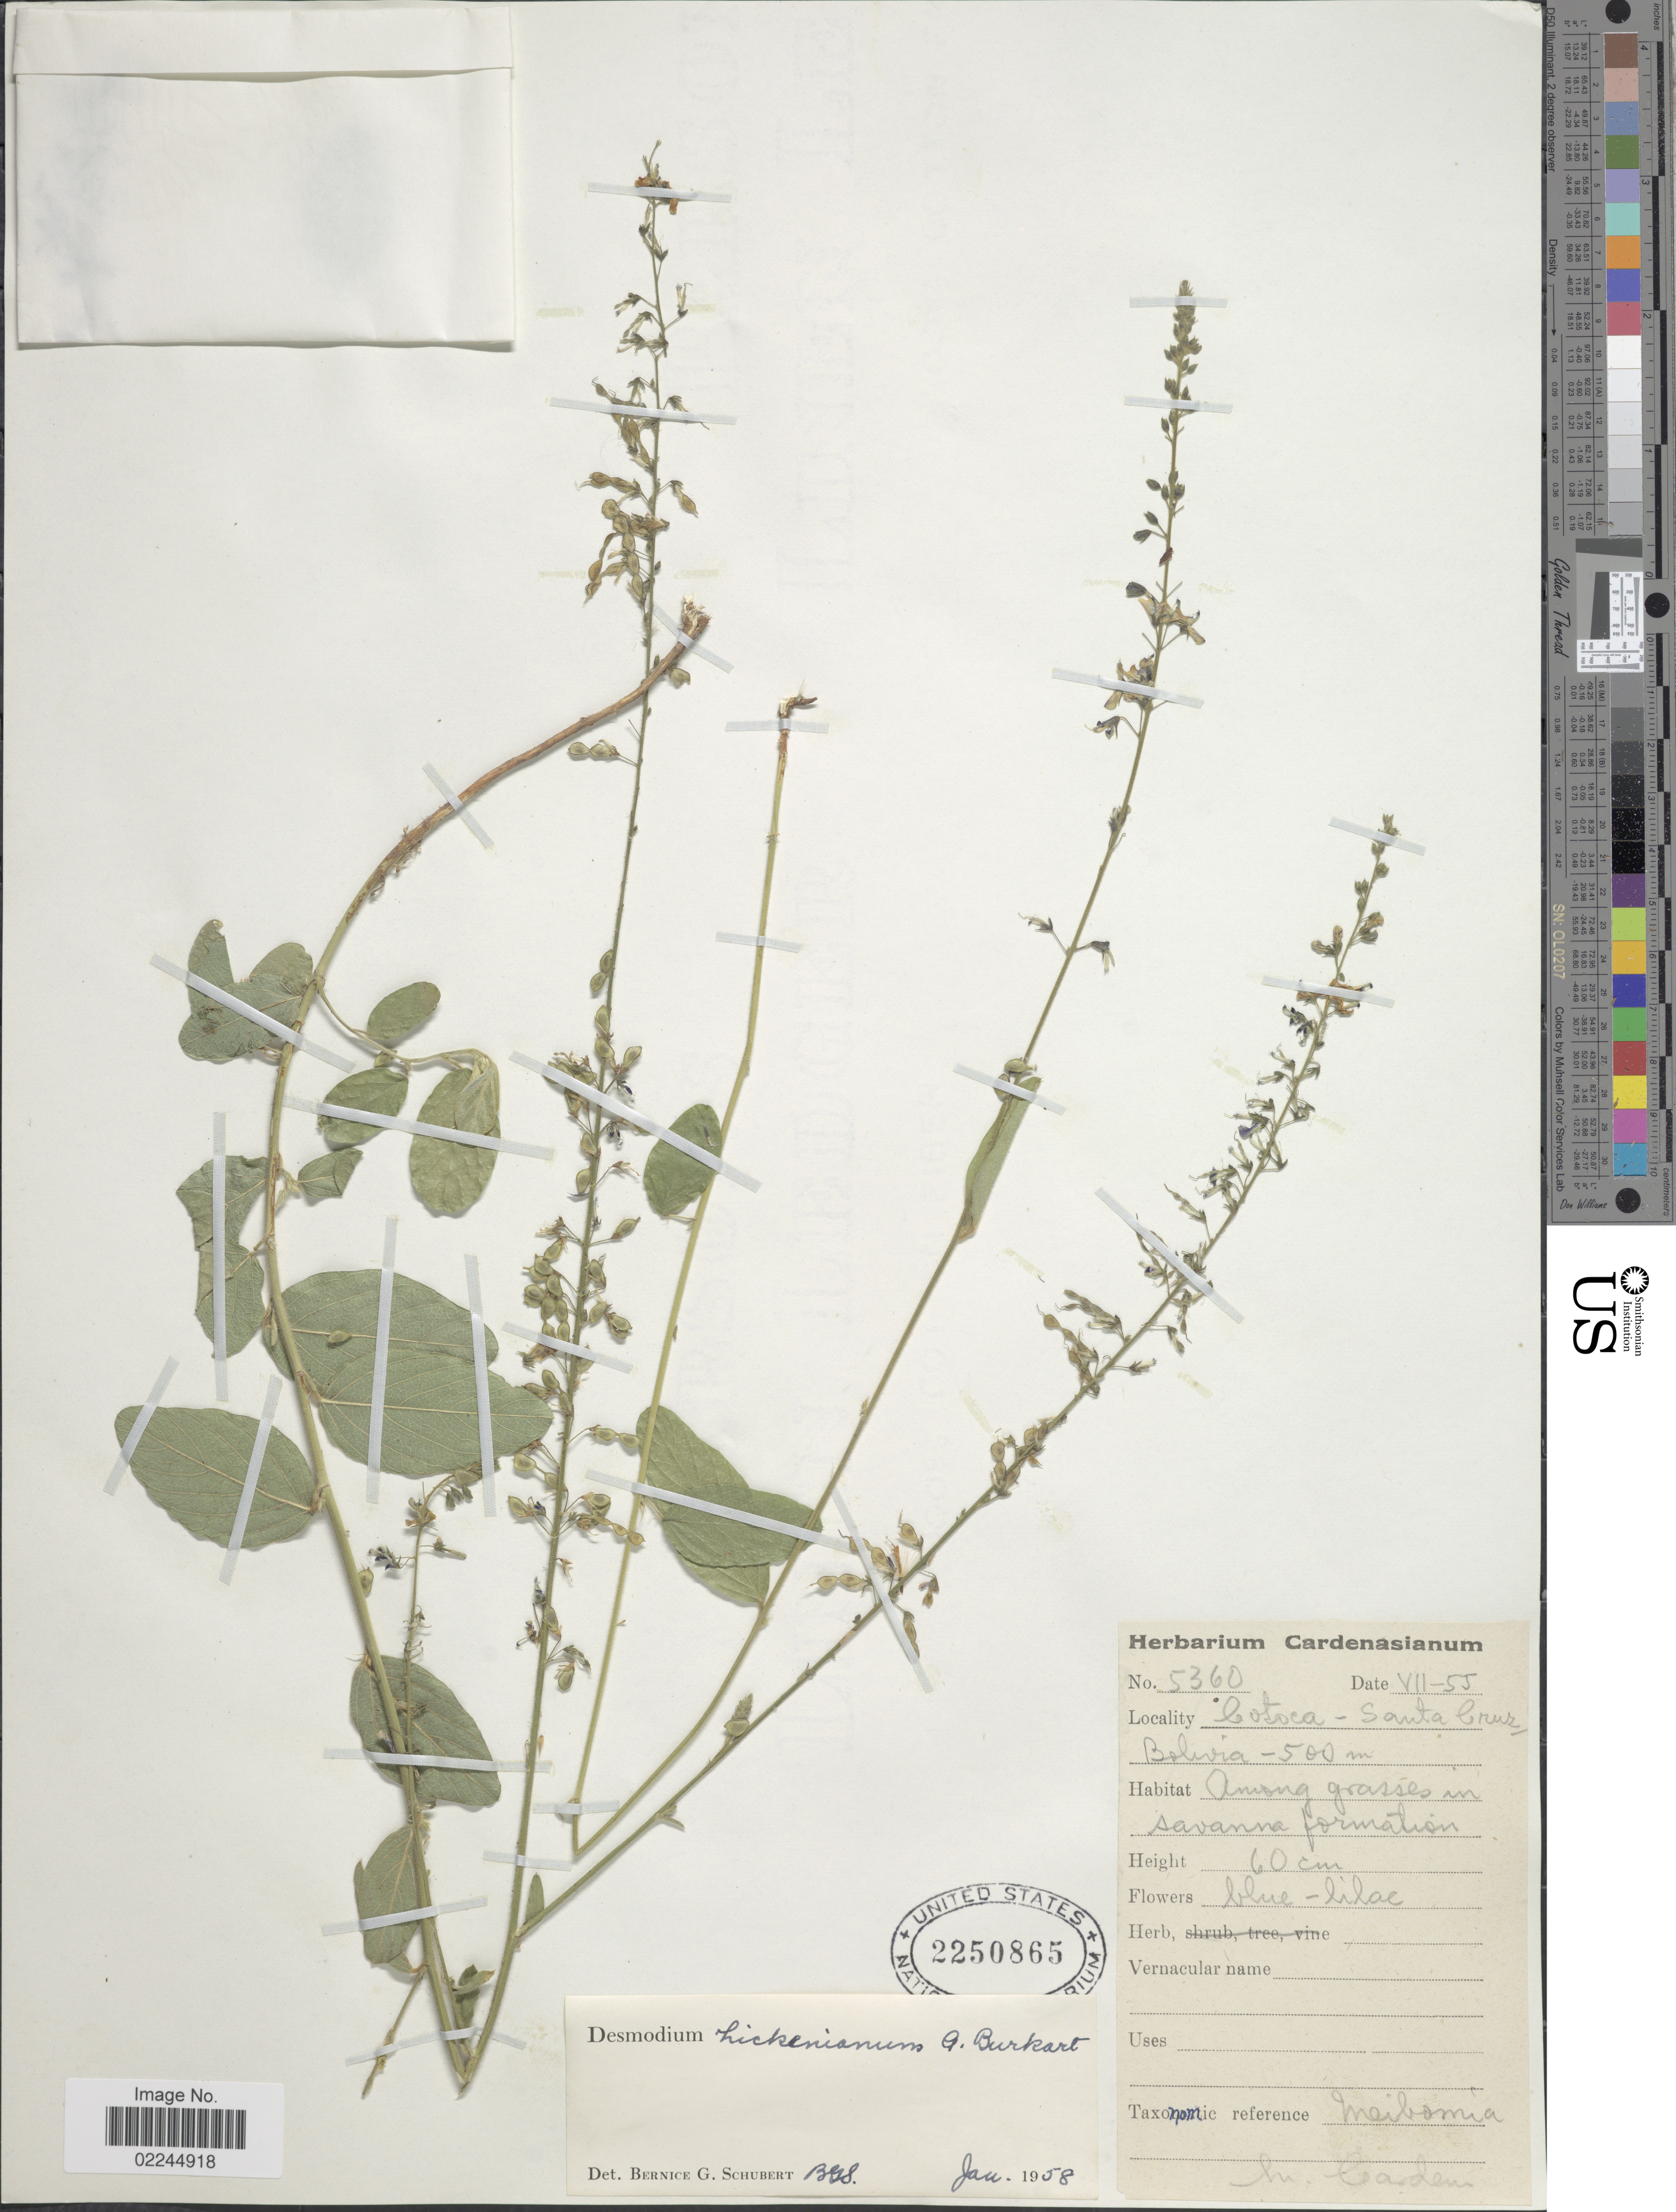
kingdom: Plantae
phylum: Tracheophyta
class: Magnoliopsida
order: Fabales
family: Fabaceae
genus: Desmodium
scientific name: Desmodium hickenianum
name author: Burkart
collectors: M. Cárdenas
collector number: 5360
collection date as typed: Transcribed d/m/y: /7/55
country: Bolivia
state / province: Santa Cruz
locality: Cotoca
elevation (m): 500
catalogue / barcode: US 2250865